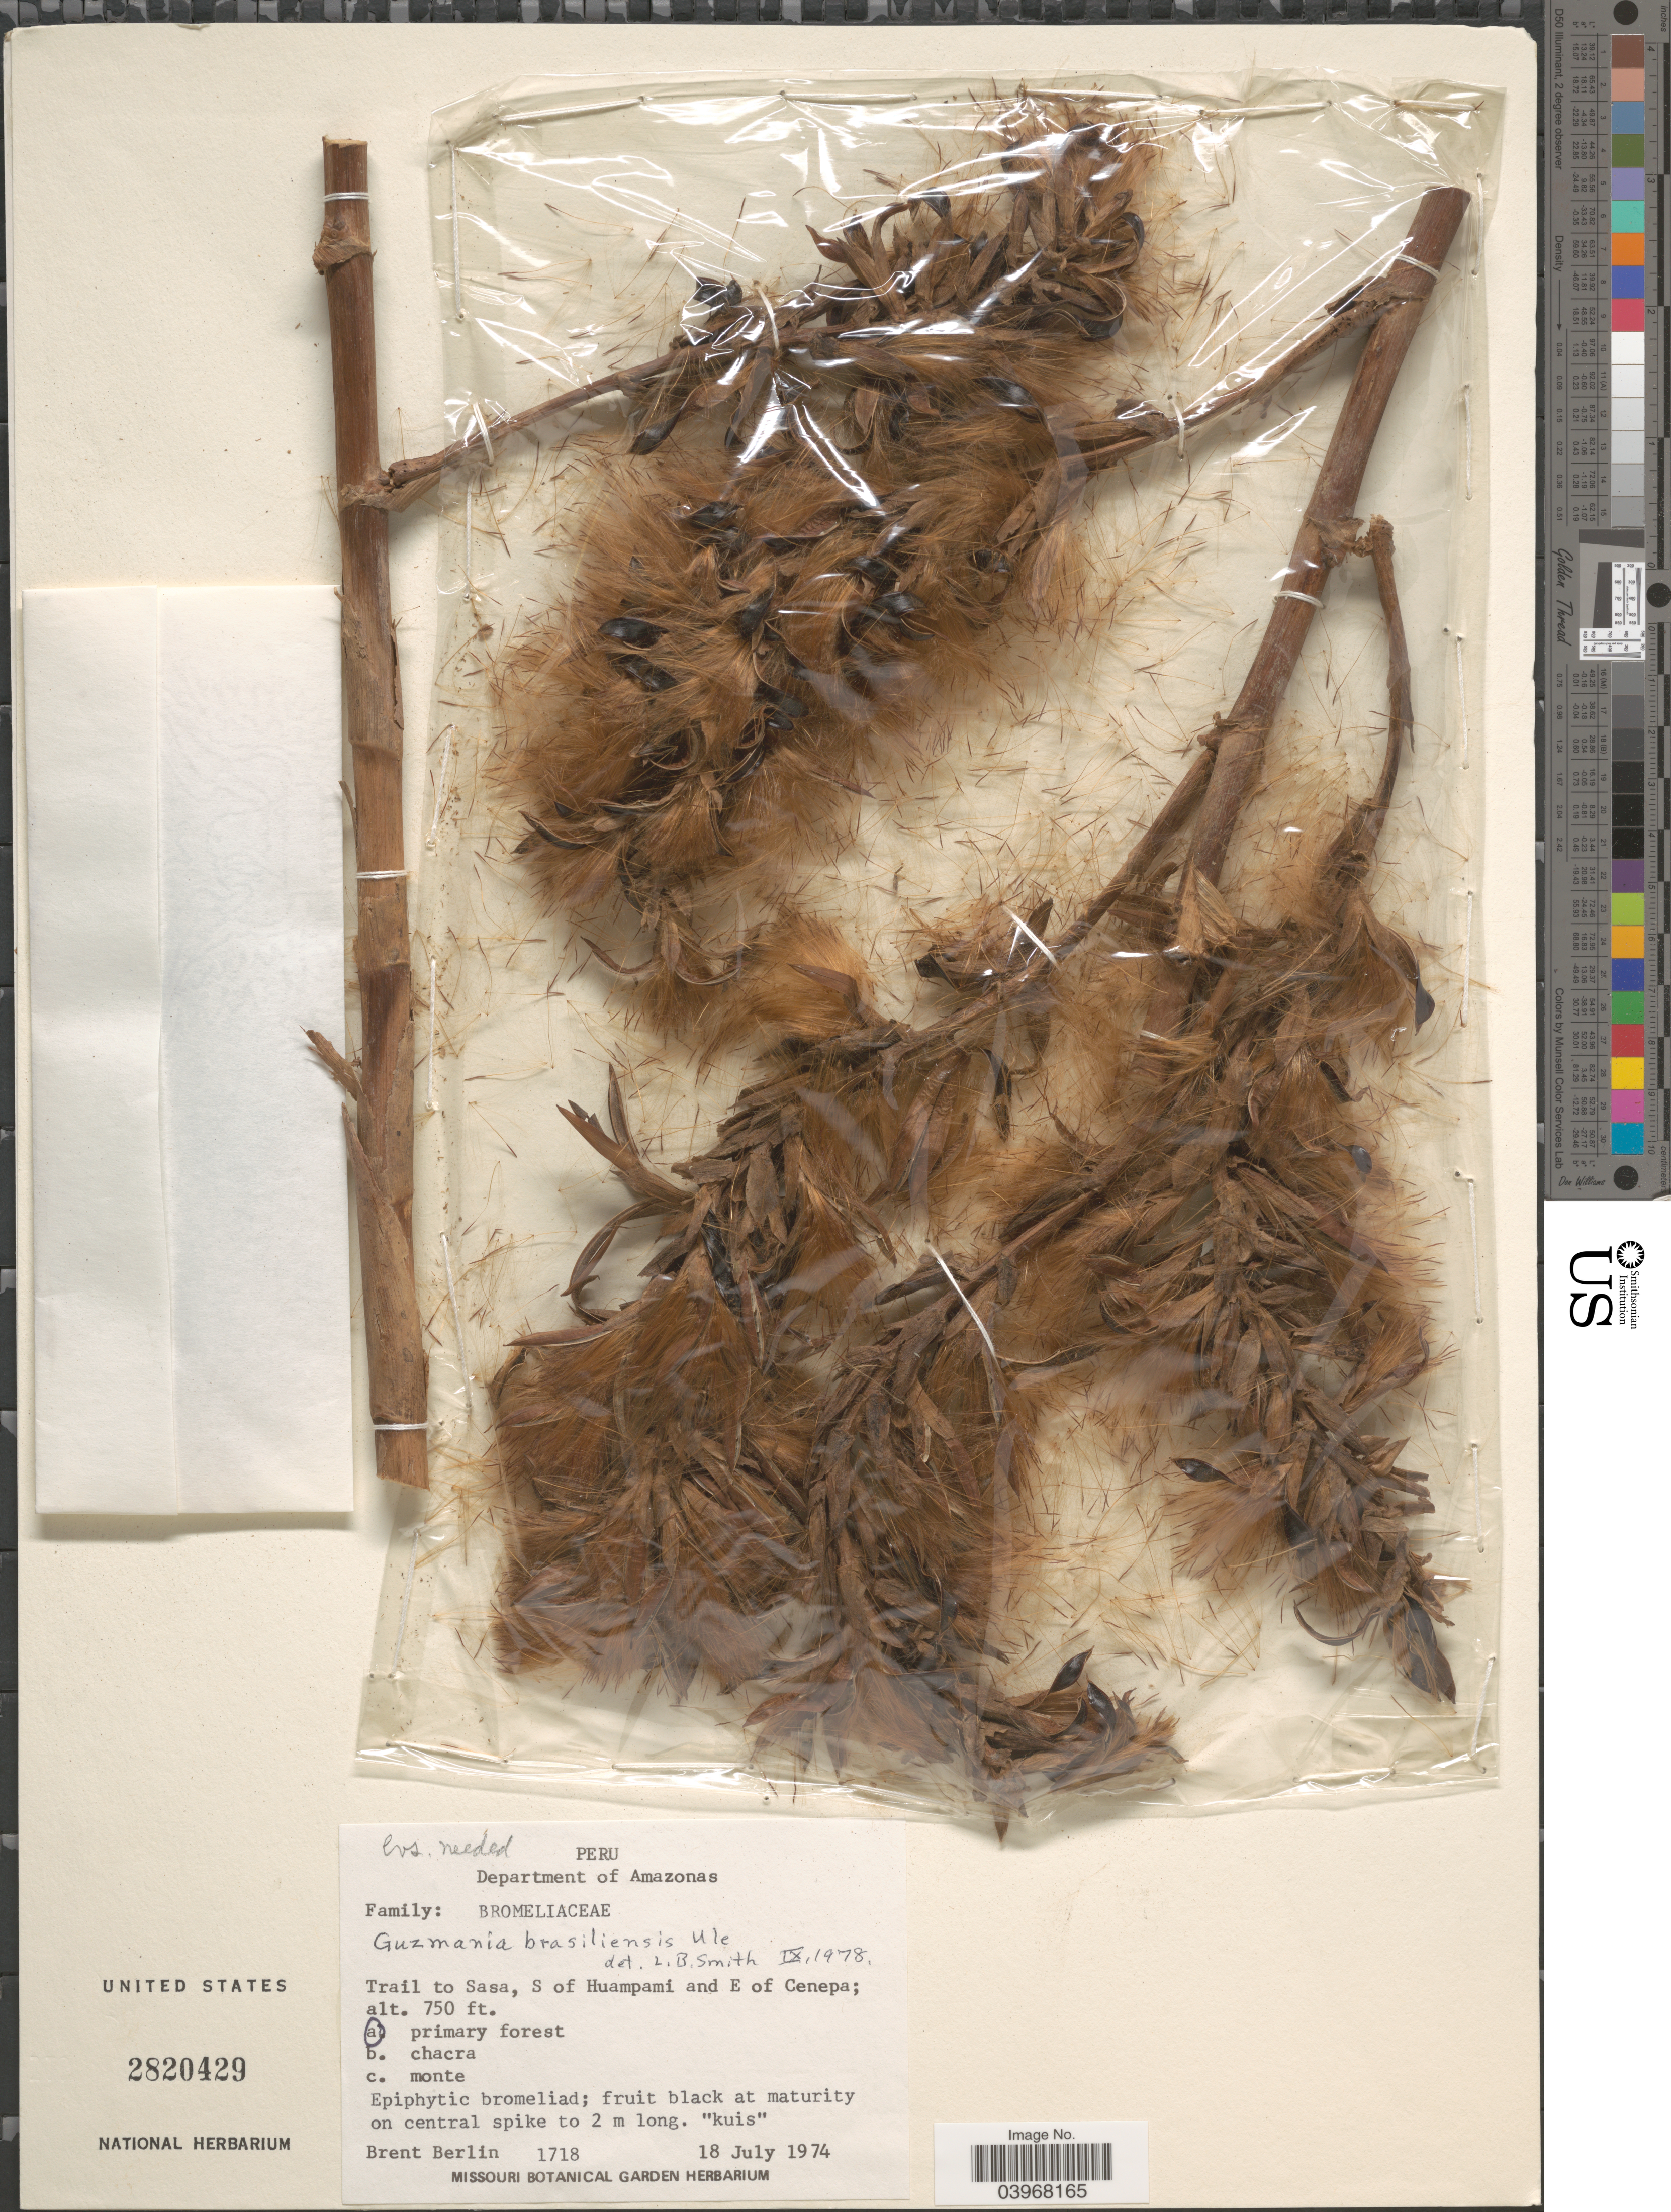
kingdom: Plantae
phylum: Tracheophyta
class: Liliopsida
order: Poales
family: Bromeliaceae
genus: Guzmania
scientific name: Guzmania brasiliensis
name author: Ule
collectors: B. Berlin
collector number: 1718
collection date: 1974-07-18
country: Peru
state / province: Amazonas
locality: Department of Amazonas. Trail to Sasa, S of Huampami and E of Cenepa.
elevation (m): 229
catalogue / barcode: US 2820429